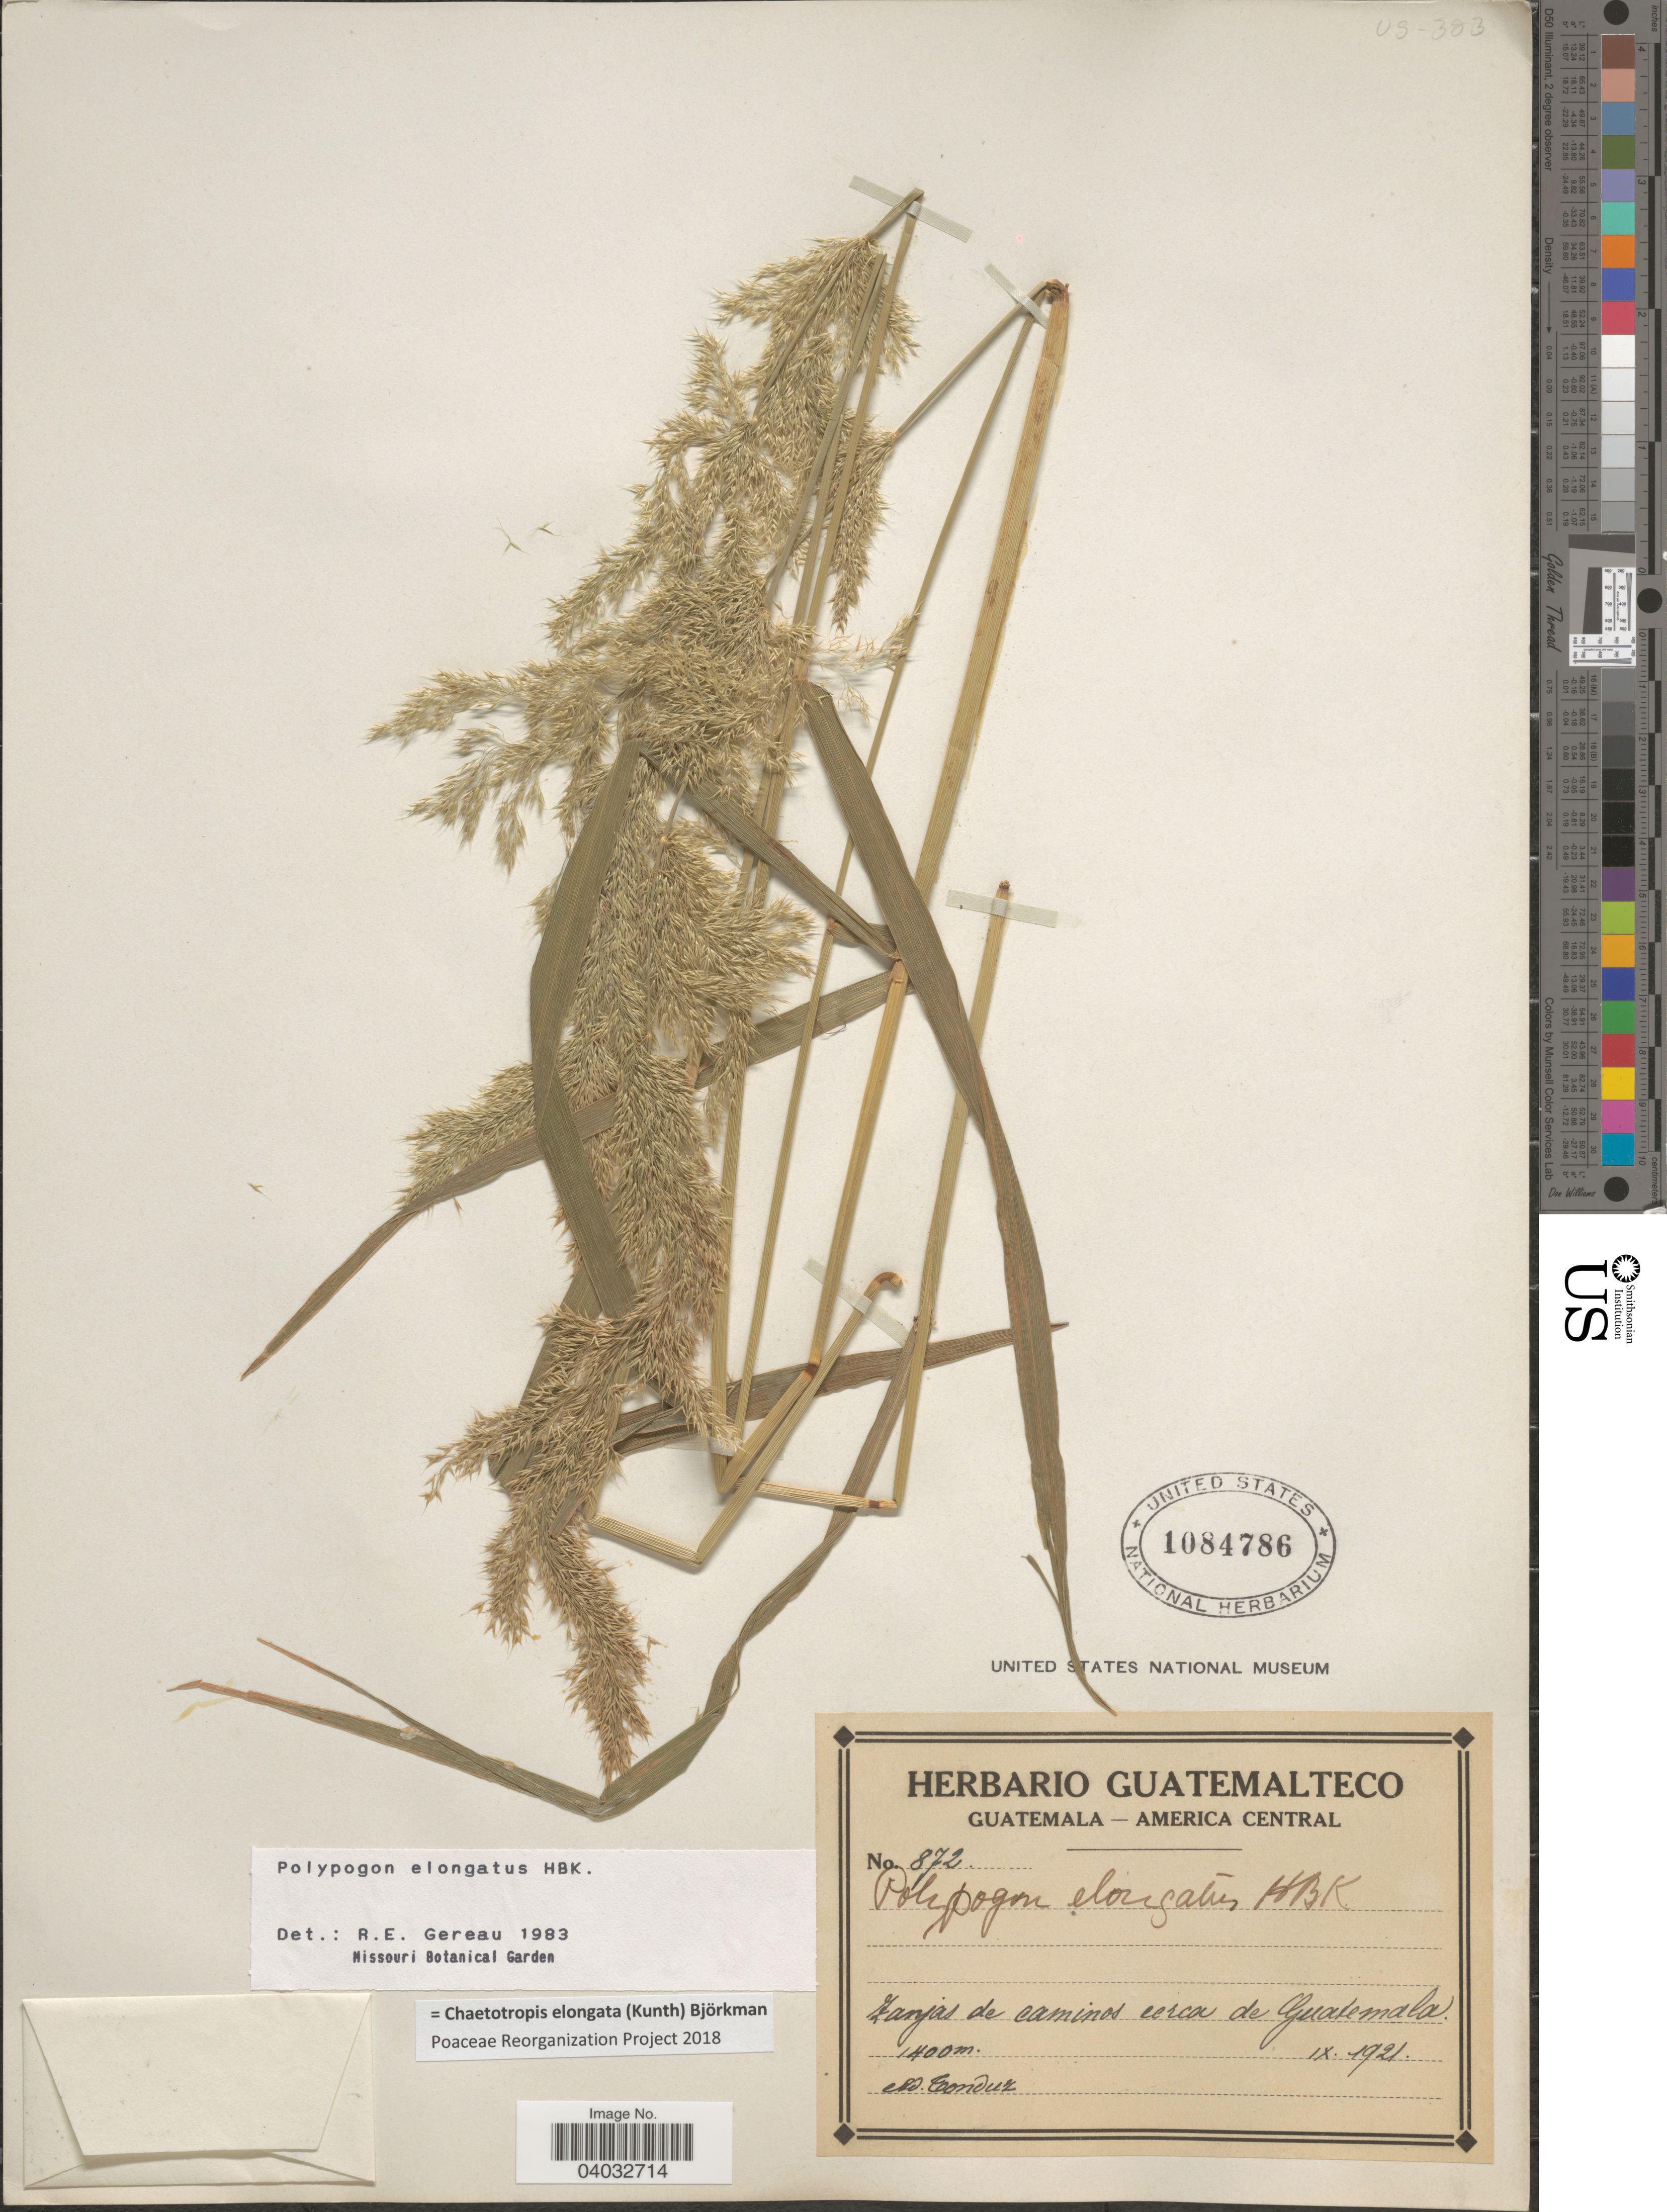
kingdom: Plantae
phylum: Tracheophyta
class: Liliopsida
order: Poales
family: Poaceae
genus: Chaetotropis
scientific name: Chaetotropis elongata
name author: (Kunth) Björkman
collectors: A. Tonduz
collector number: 872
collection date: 1921-09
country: Guatemala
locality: Zanjas de caminos cerca de Guatemala.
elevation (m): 1400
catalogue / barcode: US 1084786